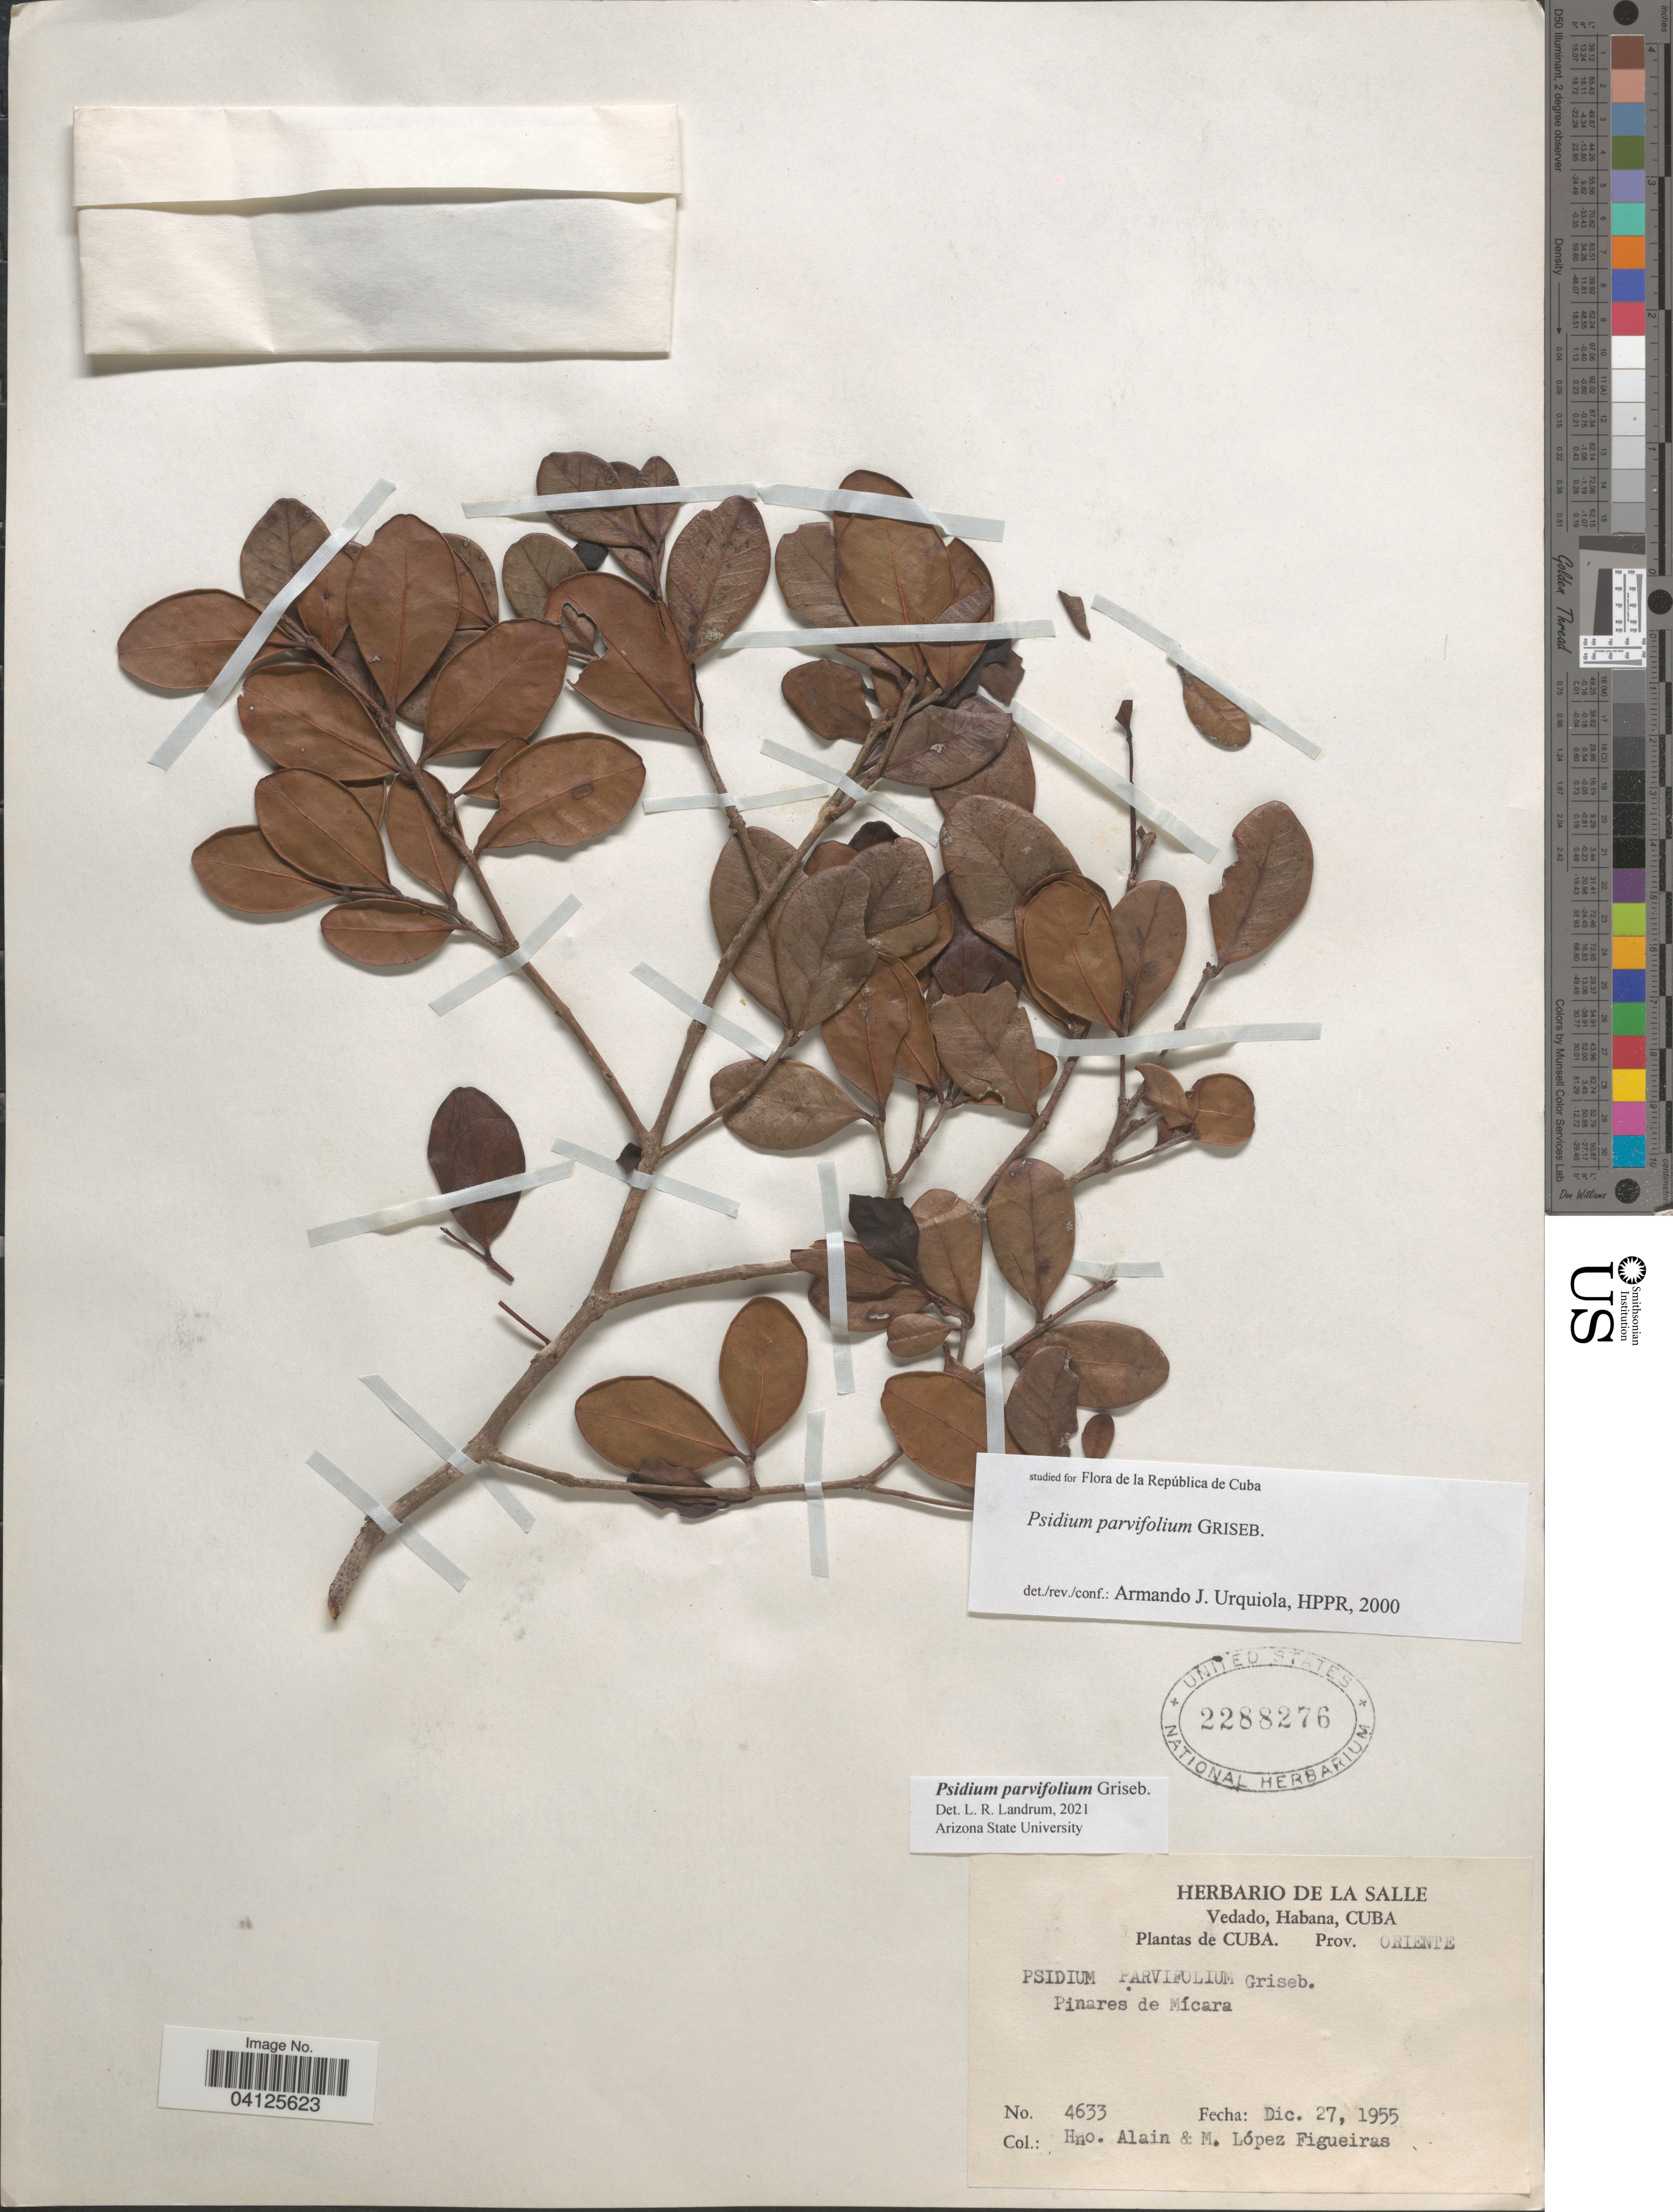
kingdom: Plantae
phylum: Tracheophyta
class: Magnoliopsida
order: Myrtales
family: Myrtaceae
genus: Psidium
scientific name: Psidium parvifolium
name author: Griseb.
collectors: A. H. Liogier & M. López Figueiras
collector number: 4633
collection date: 1955-12-27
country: Cuba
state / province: Oriente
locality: Pinares de Mícara.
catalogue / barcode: US 2288276